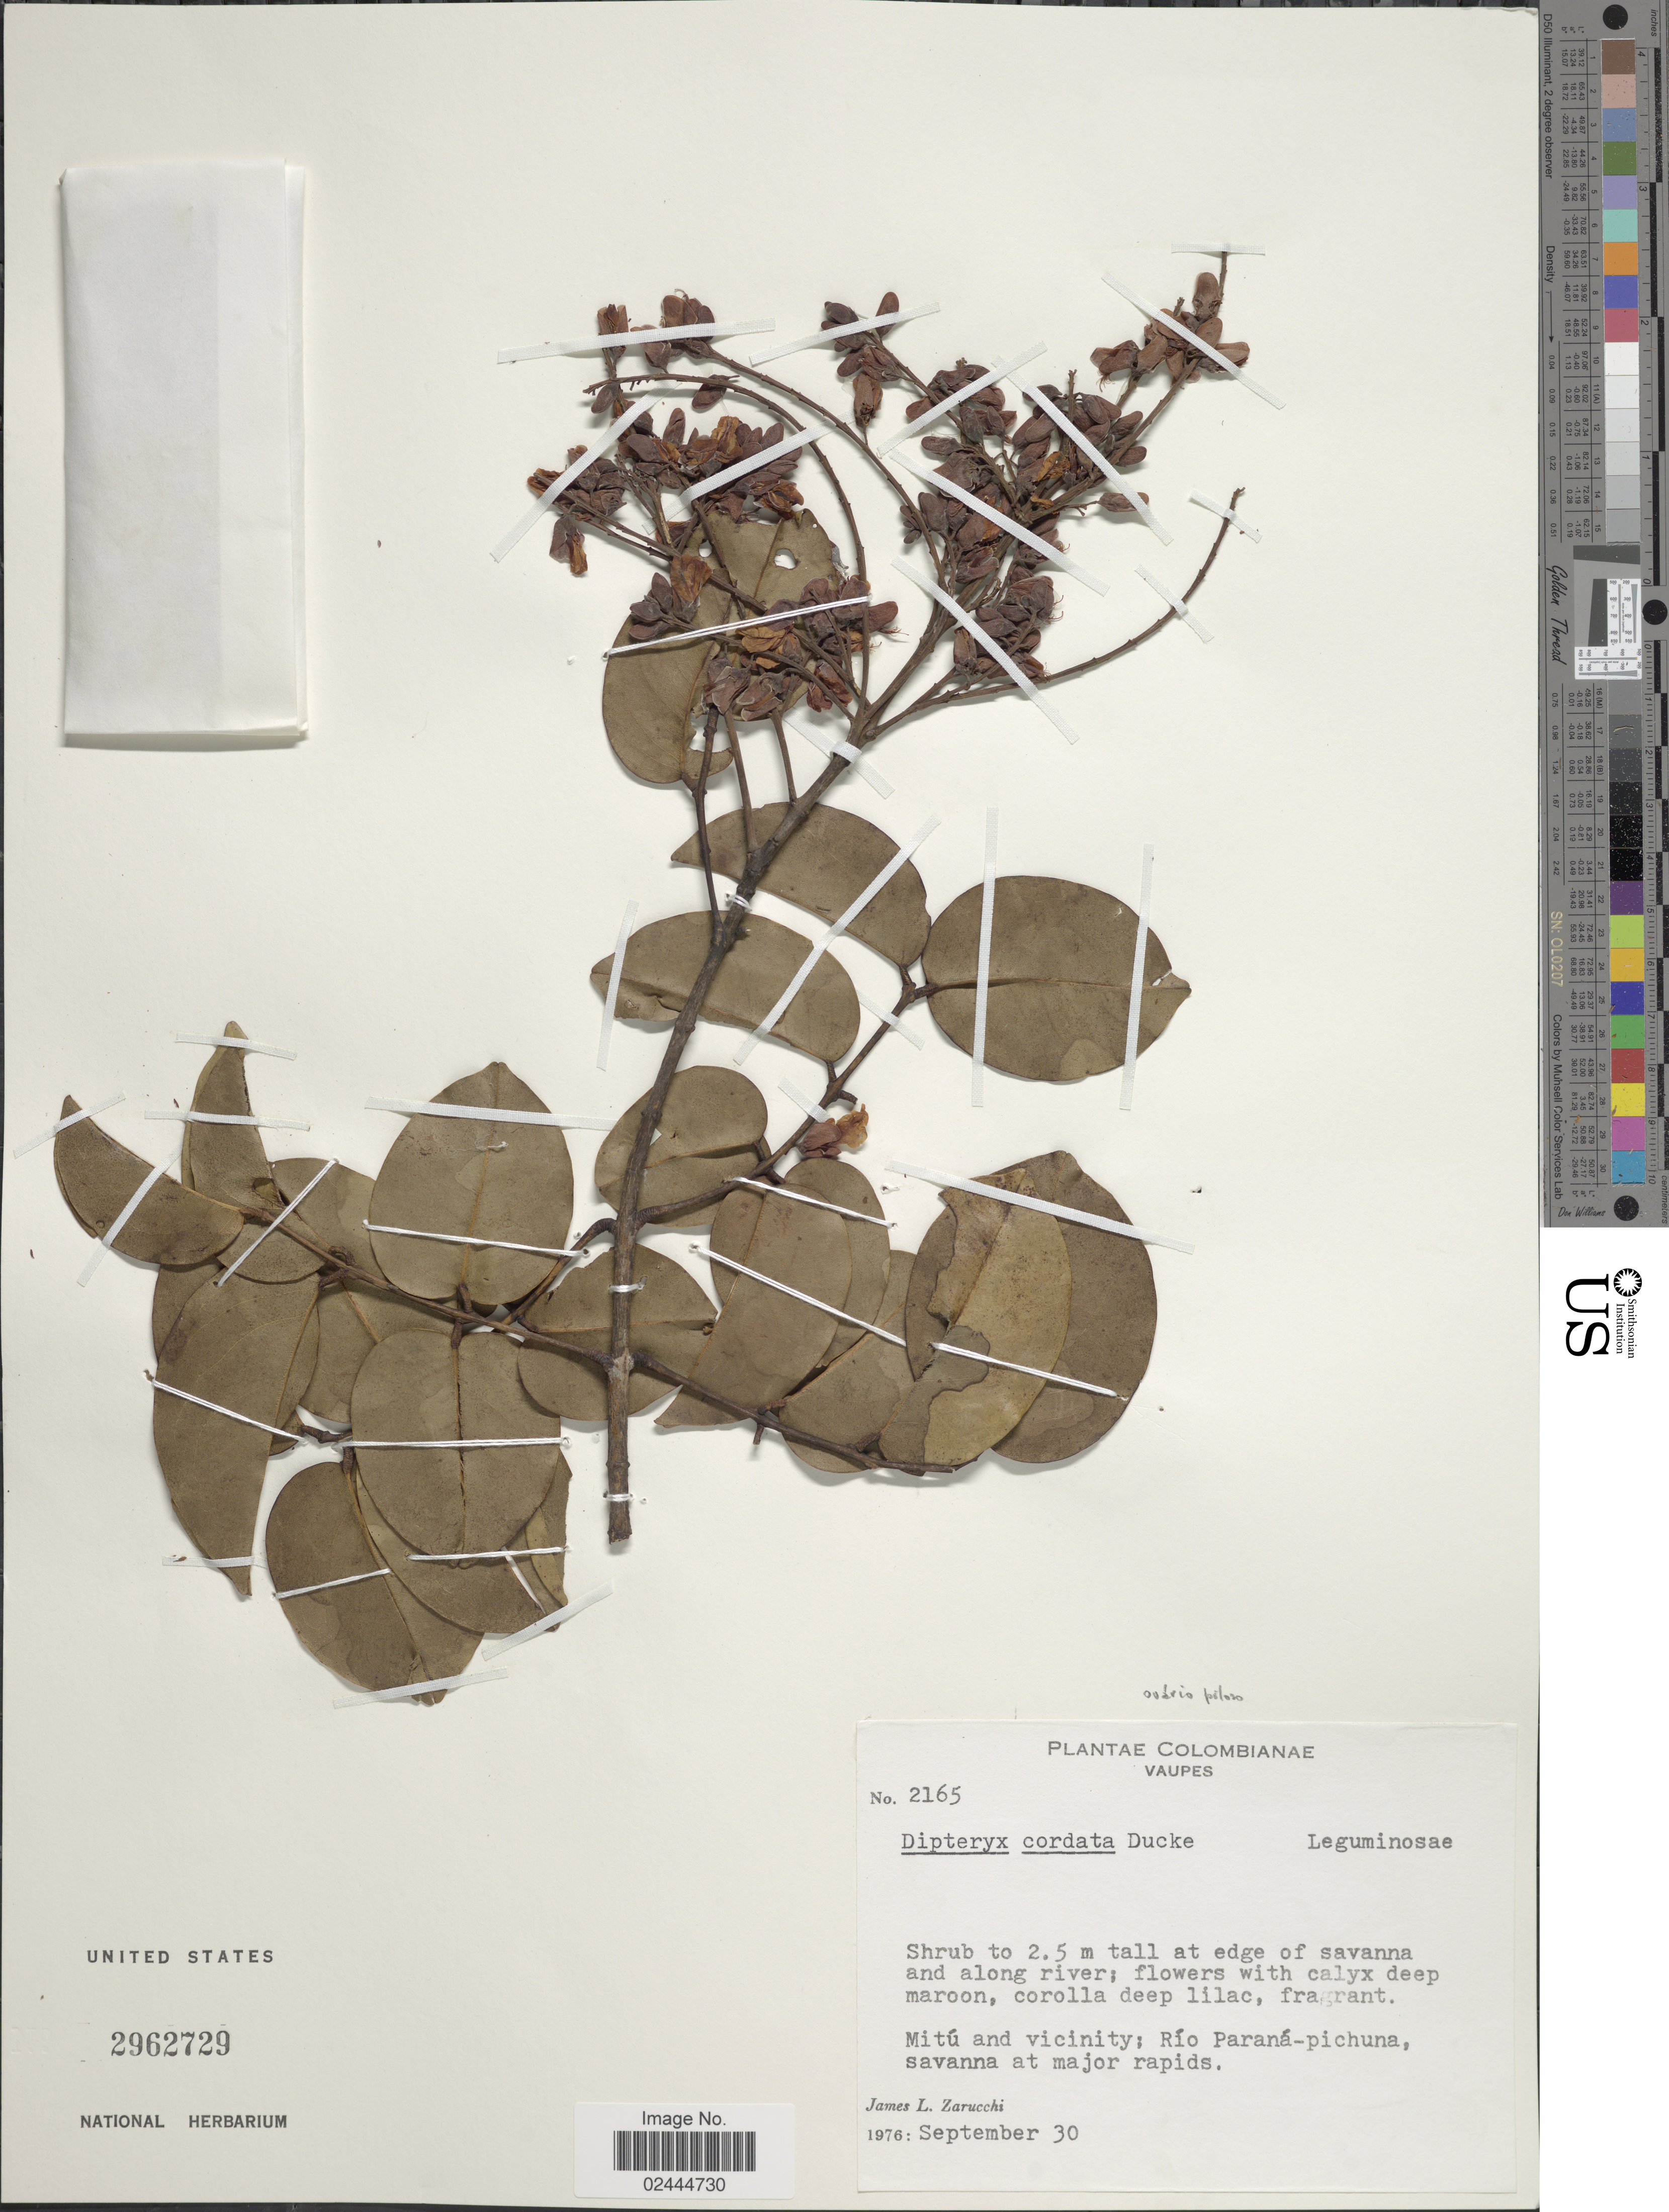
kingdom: Plantae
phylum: Tracheophyta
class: Magnoliopsida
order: Fabales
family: Fabaceae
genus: Taralea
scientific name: Taralea cordata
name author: Ducke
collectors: J. L. Zarucchi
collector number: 2165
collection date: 1976-09-30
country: Colombia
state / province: Vaupés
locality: Mitu and vicinity: lower Rio Parana-pichuna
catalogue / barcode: US 2962729